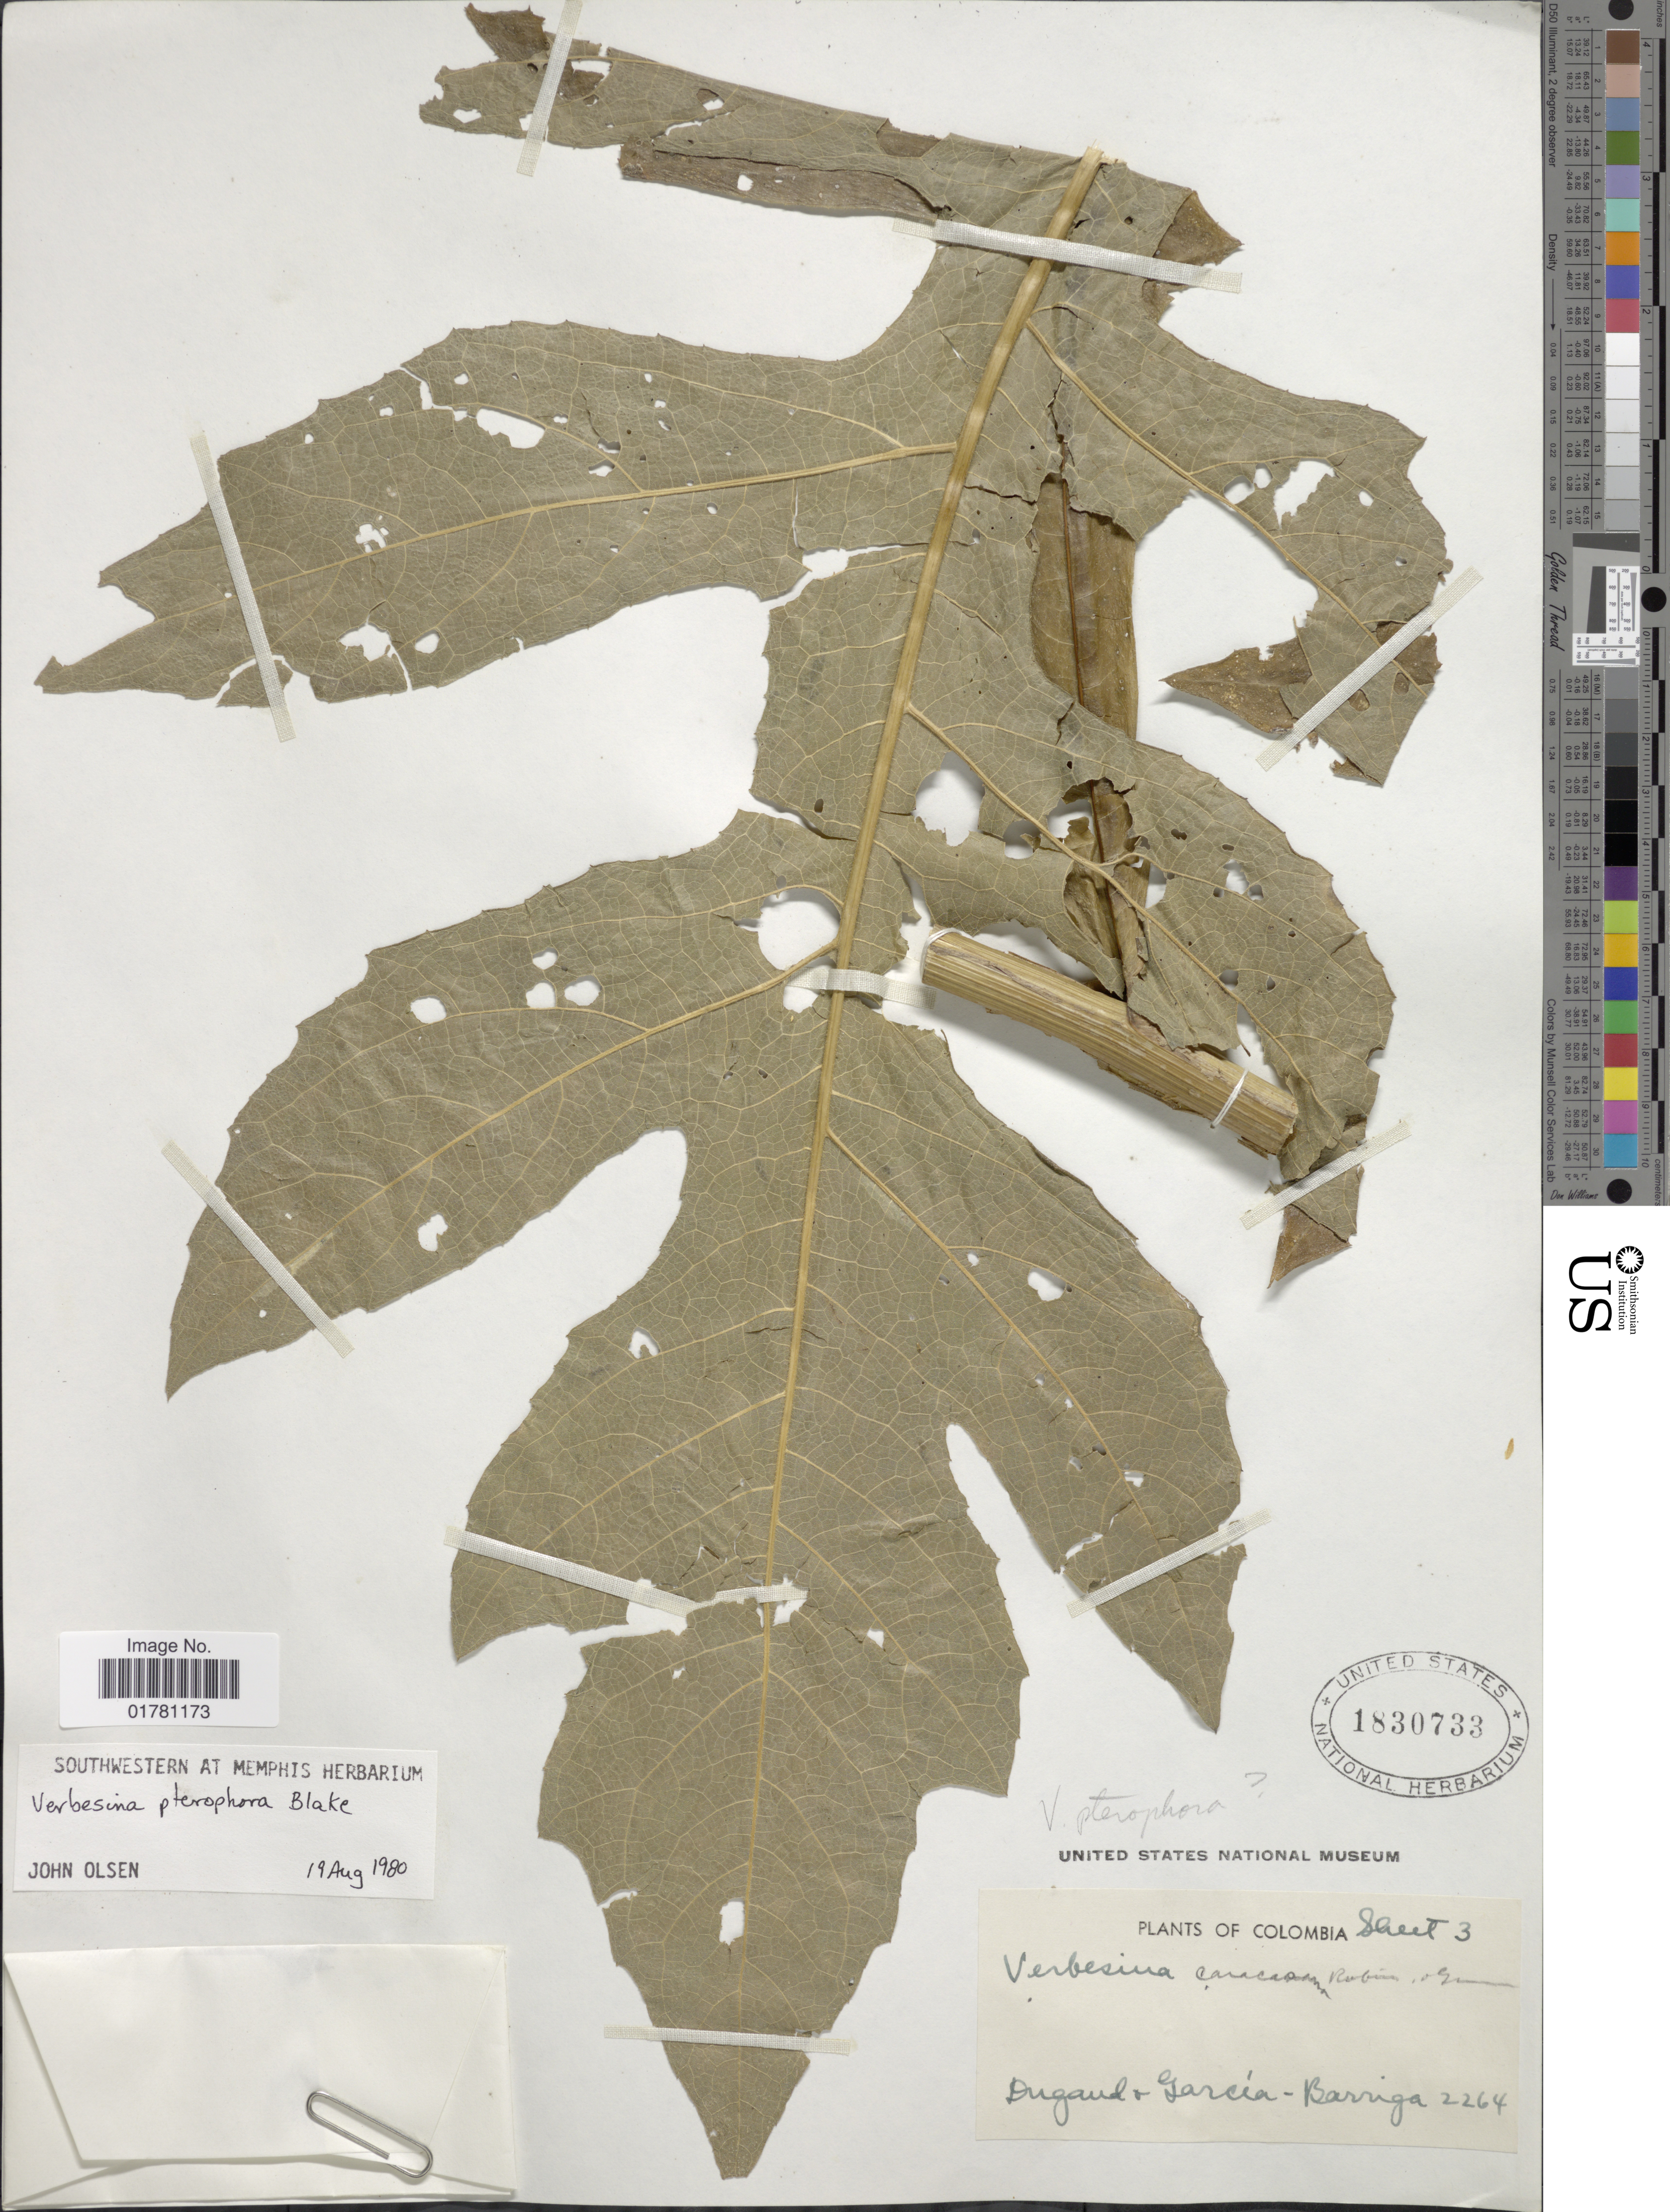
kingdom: Plantae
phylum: Tracheophyta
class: Magnoliopsida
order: Asterales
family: Asteraceae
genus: Verbesina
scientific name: Verbesina pterophora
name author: S.F. Blake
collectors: Dugand, -- & H. Garcia-Barriga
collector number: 2264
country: Colombia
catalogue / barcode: US 1830733